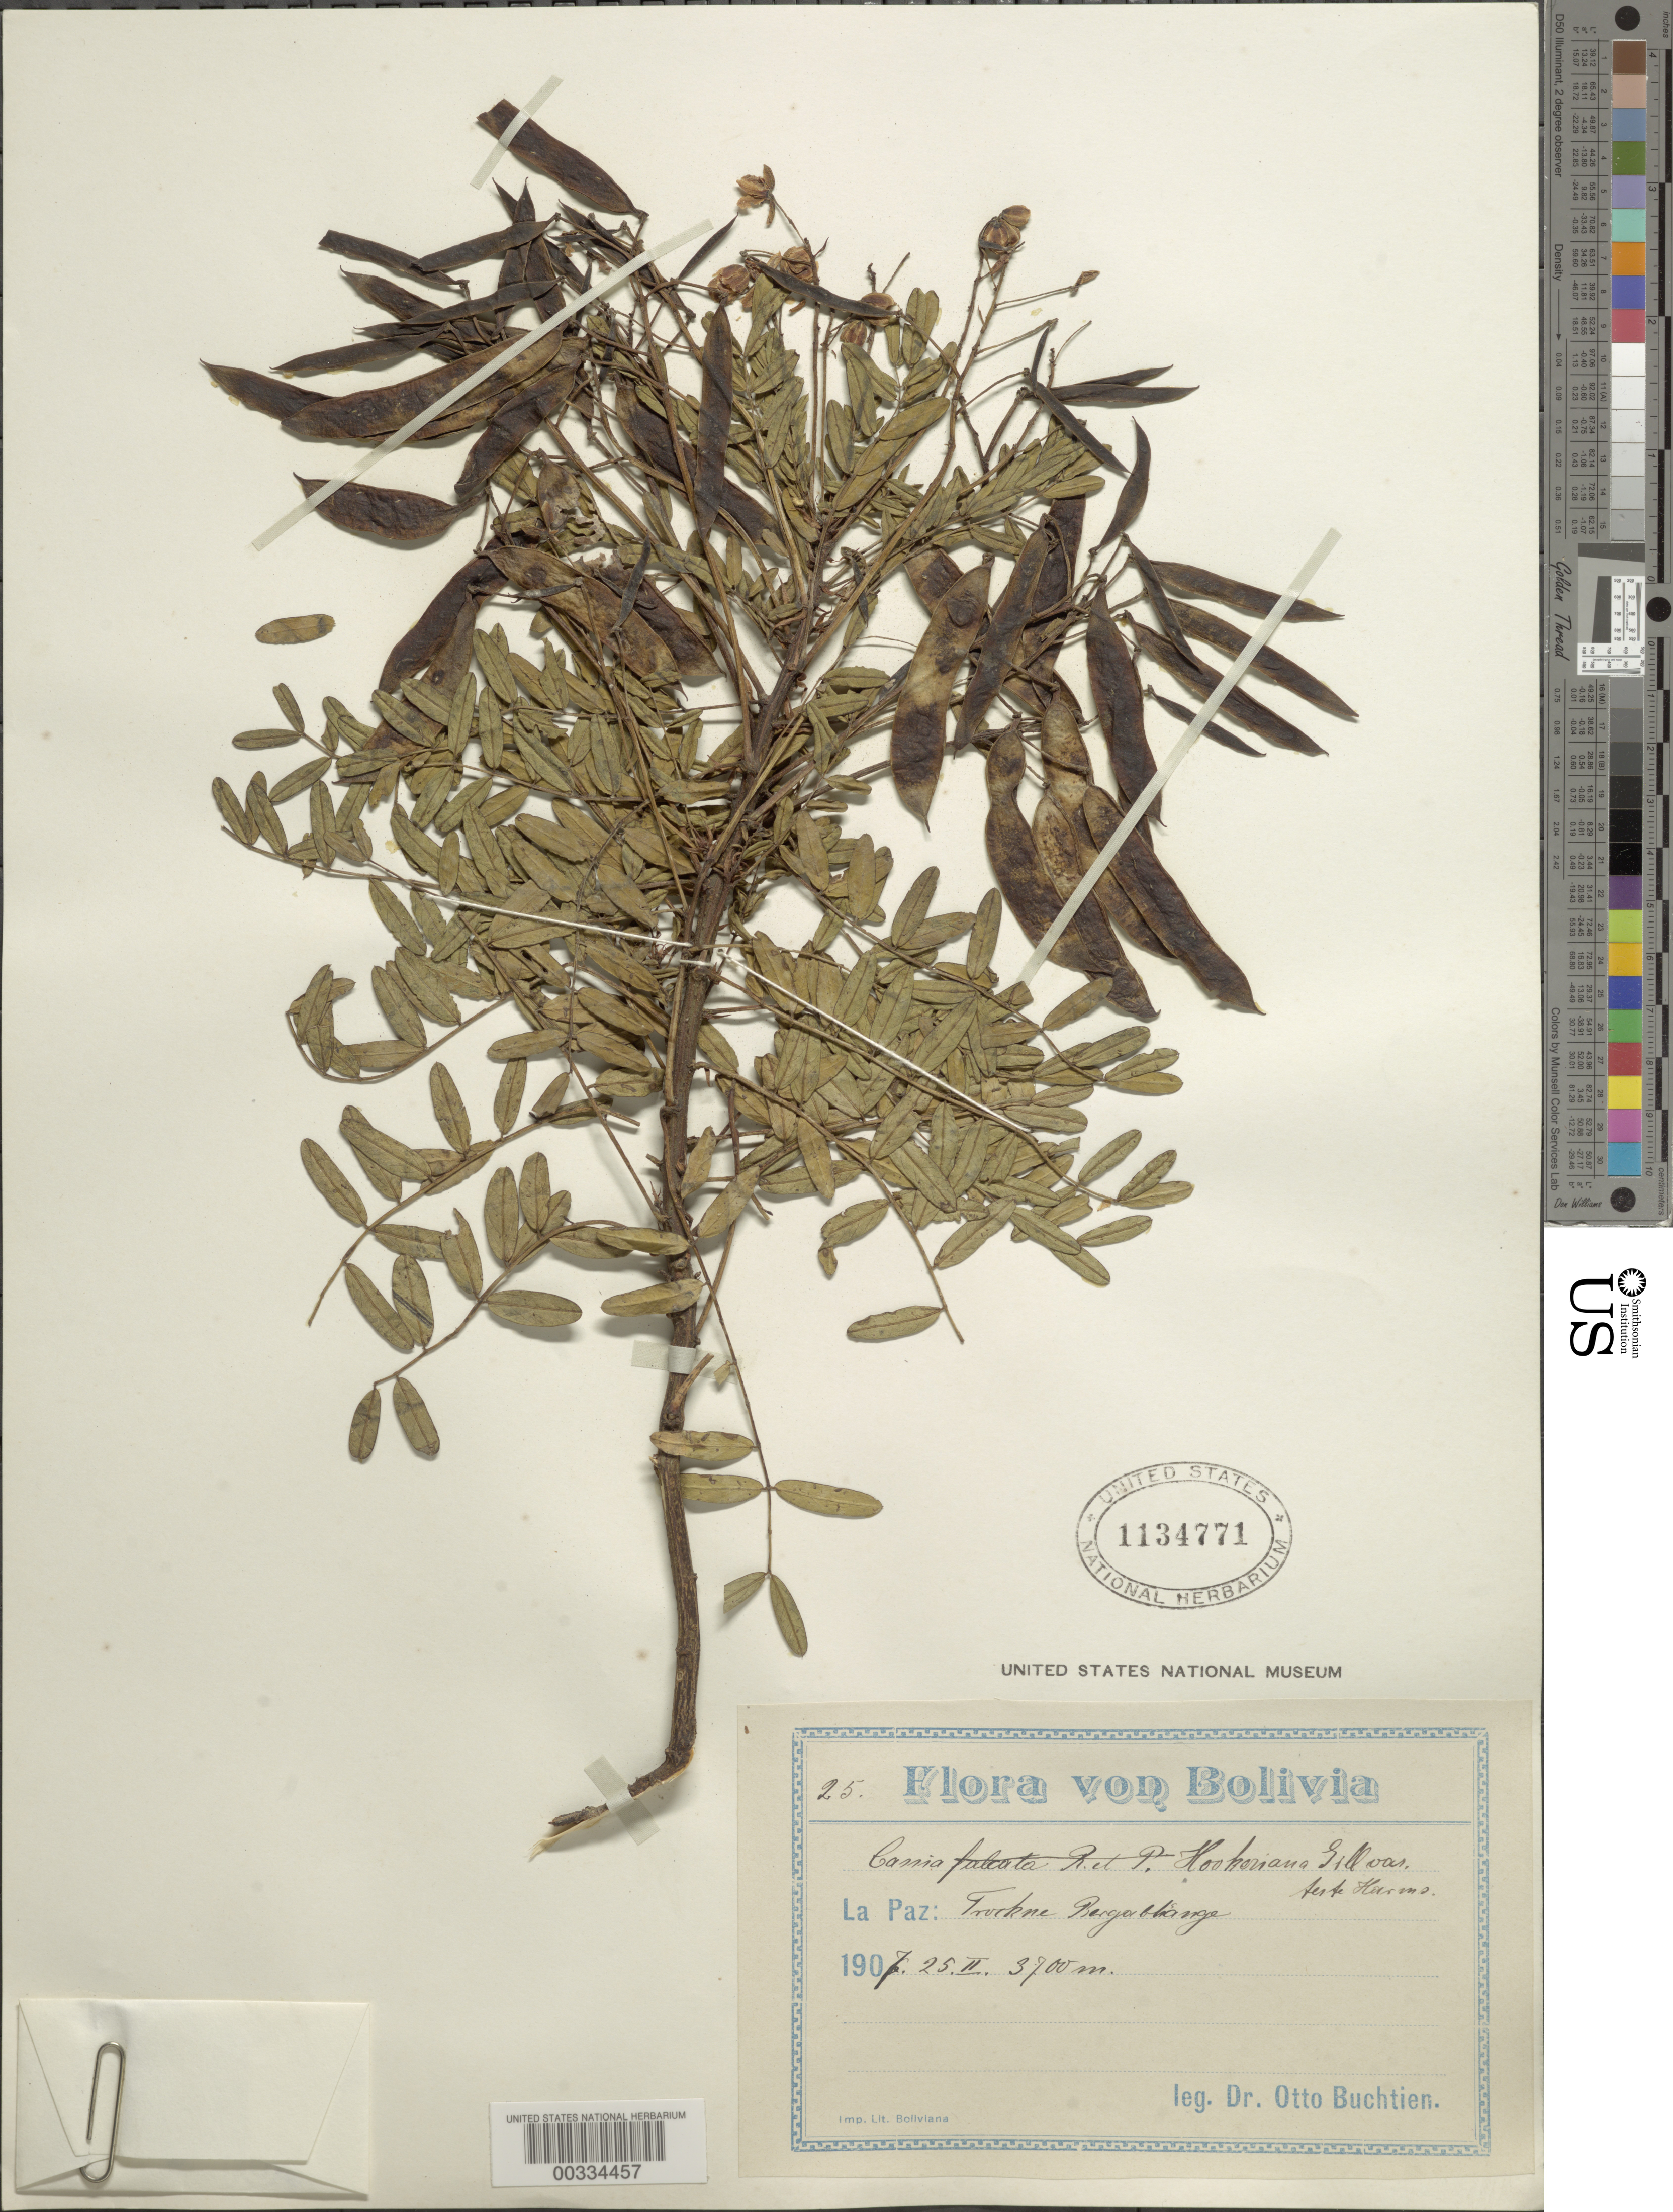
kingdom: Plantae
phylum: Tracheophyta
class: Magnoliopsida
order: Fabales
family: Fabaceae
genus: Senna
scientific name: Senna hookeriana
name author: Vatke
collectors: O. Buchtien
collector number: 25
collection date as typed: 25 Feb 1907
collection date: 1907-02-25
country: Bolivia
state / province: La Paz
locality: Trochne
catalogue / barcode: US 1134771